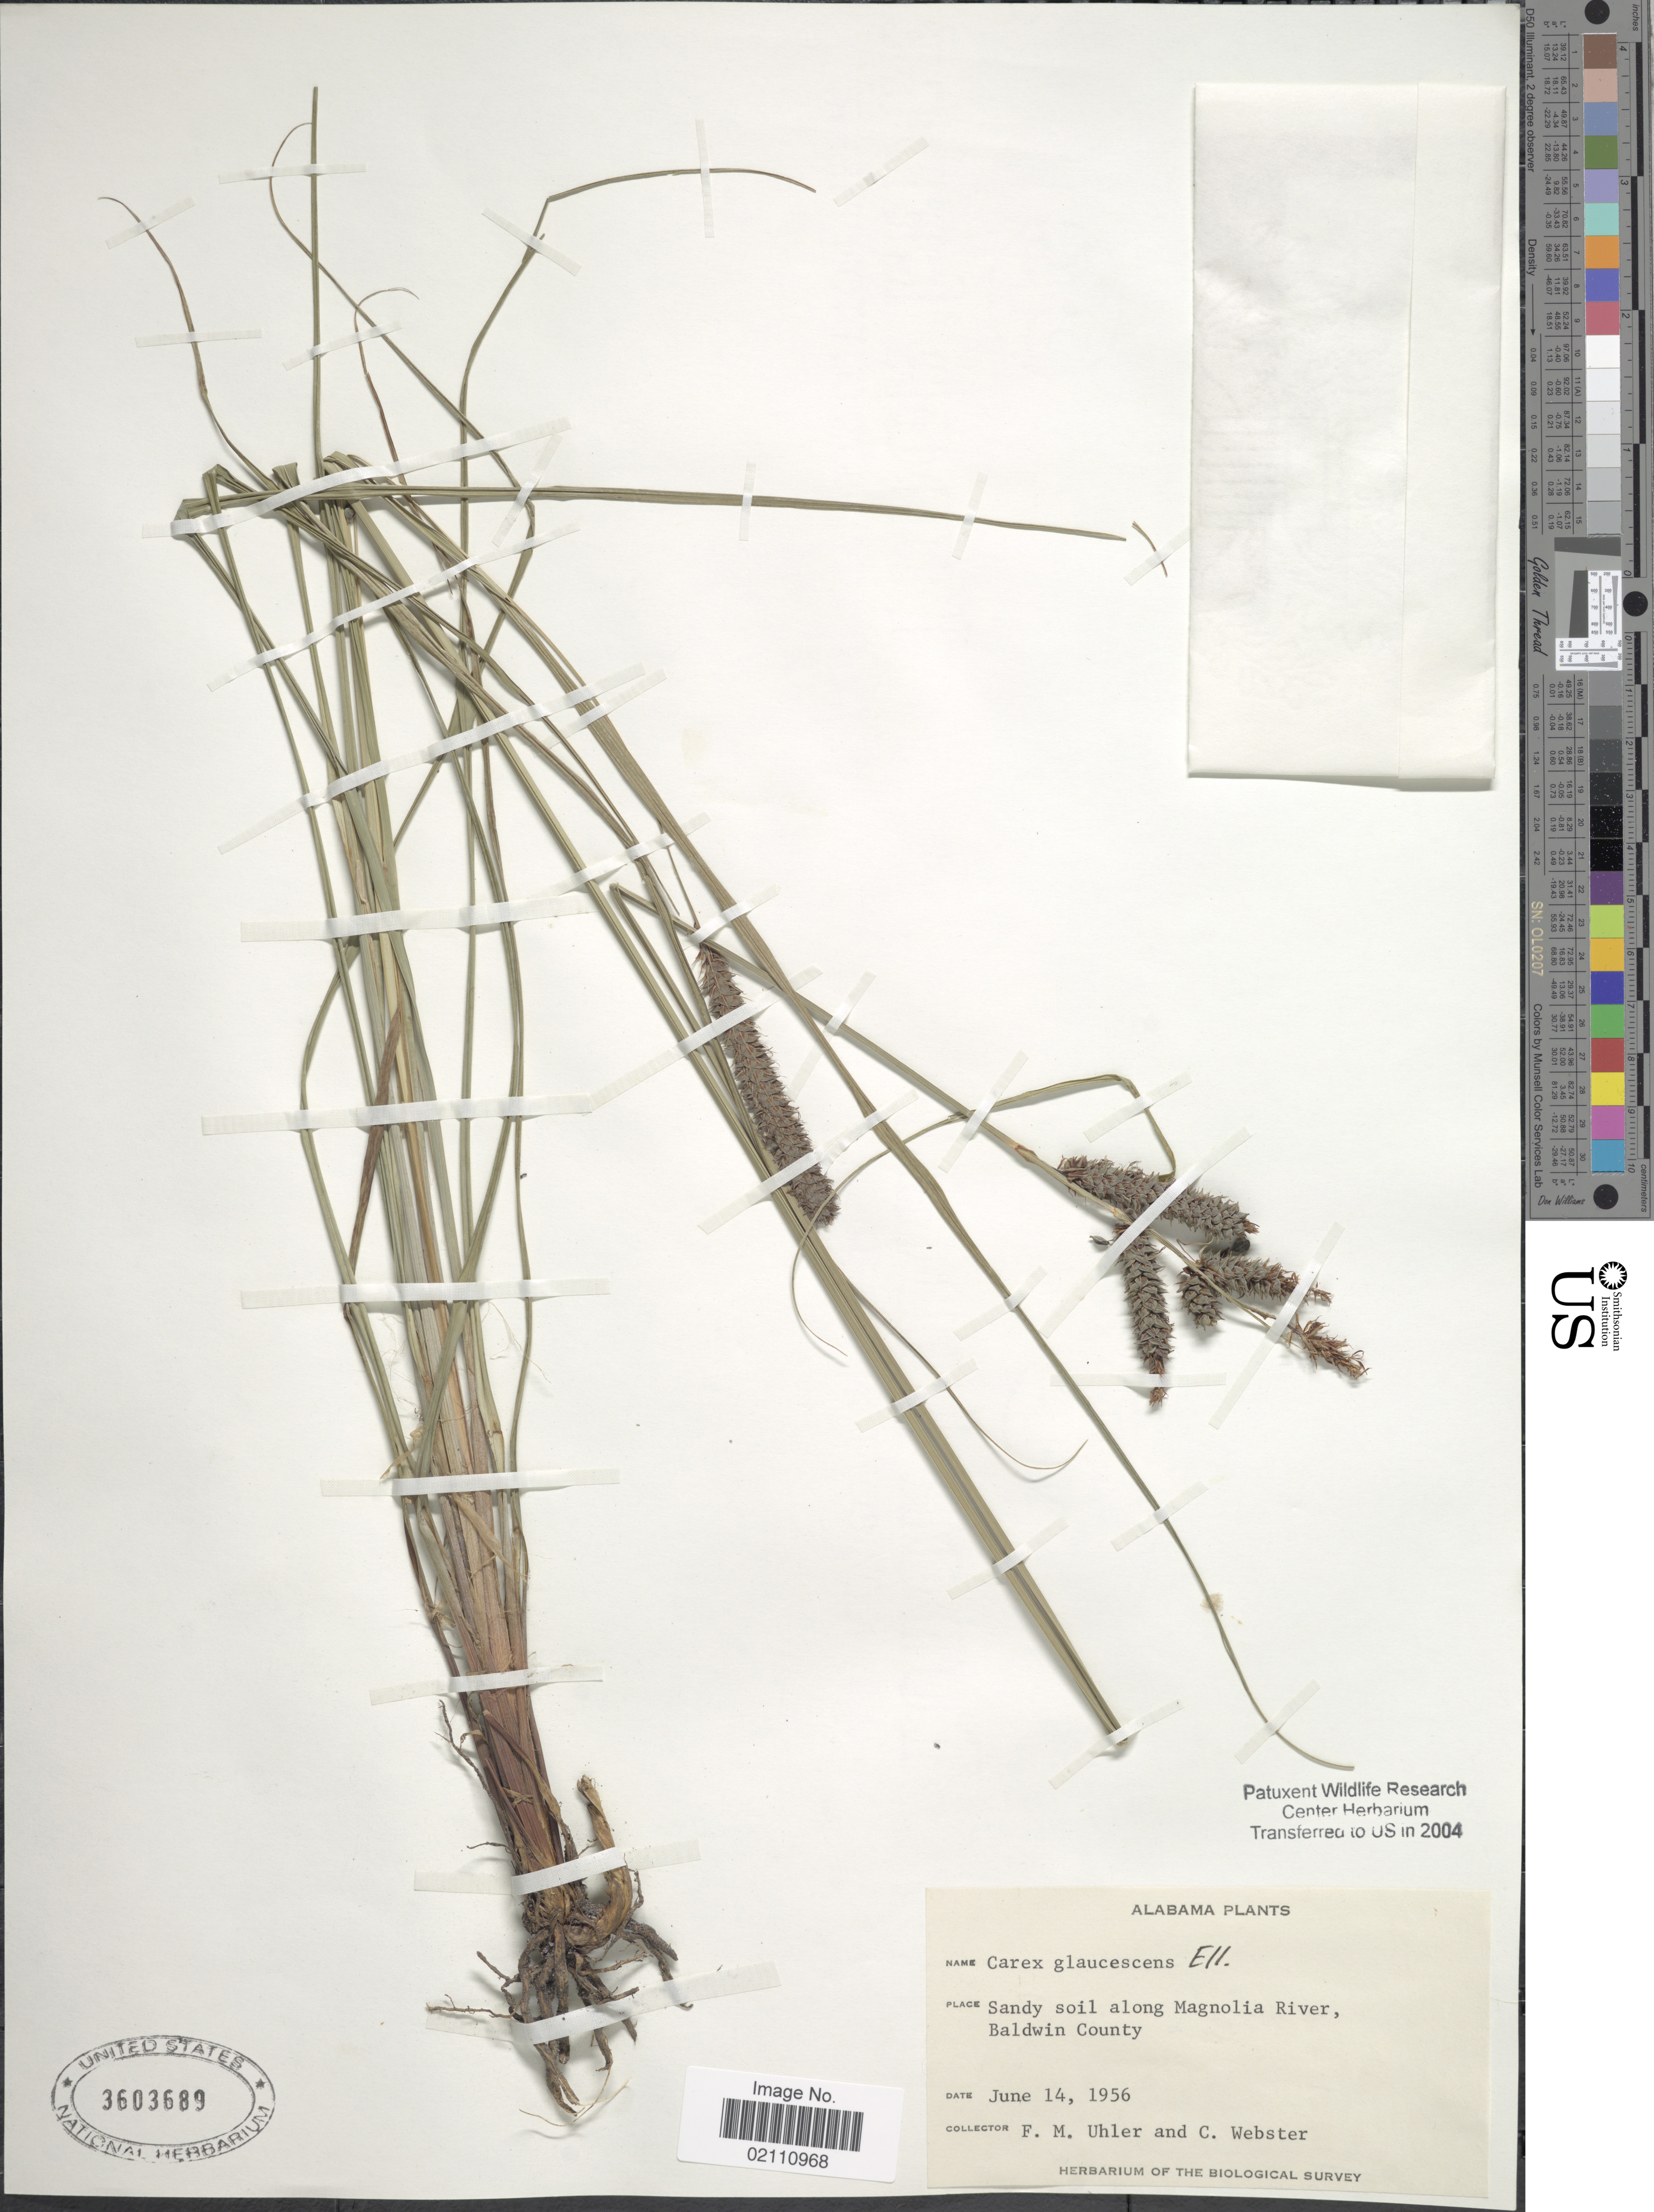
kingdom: Plantae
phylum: Tracheophyta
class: Liliopsida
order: Poales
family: Cyperaceae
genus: Carex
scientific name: Carex glaucescens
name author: Elliott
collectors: F. M. Uhler & C. Webster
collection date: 1956-06-14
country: United States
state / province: Alabama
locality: Sandy soil along Magnolia River, Baldwin County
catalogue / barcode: US 3603689